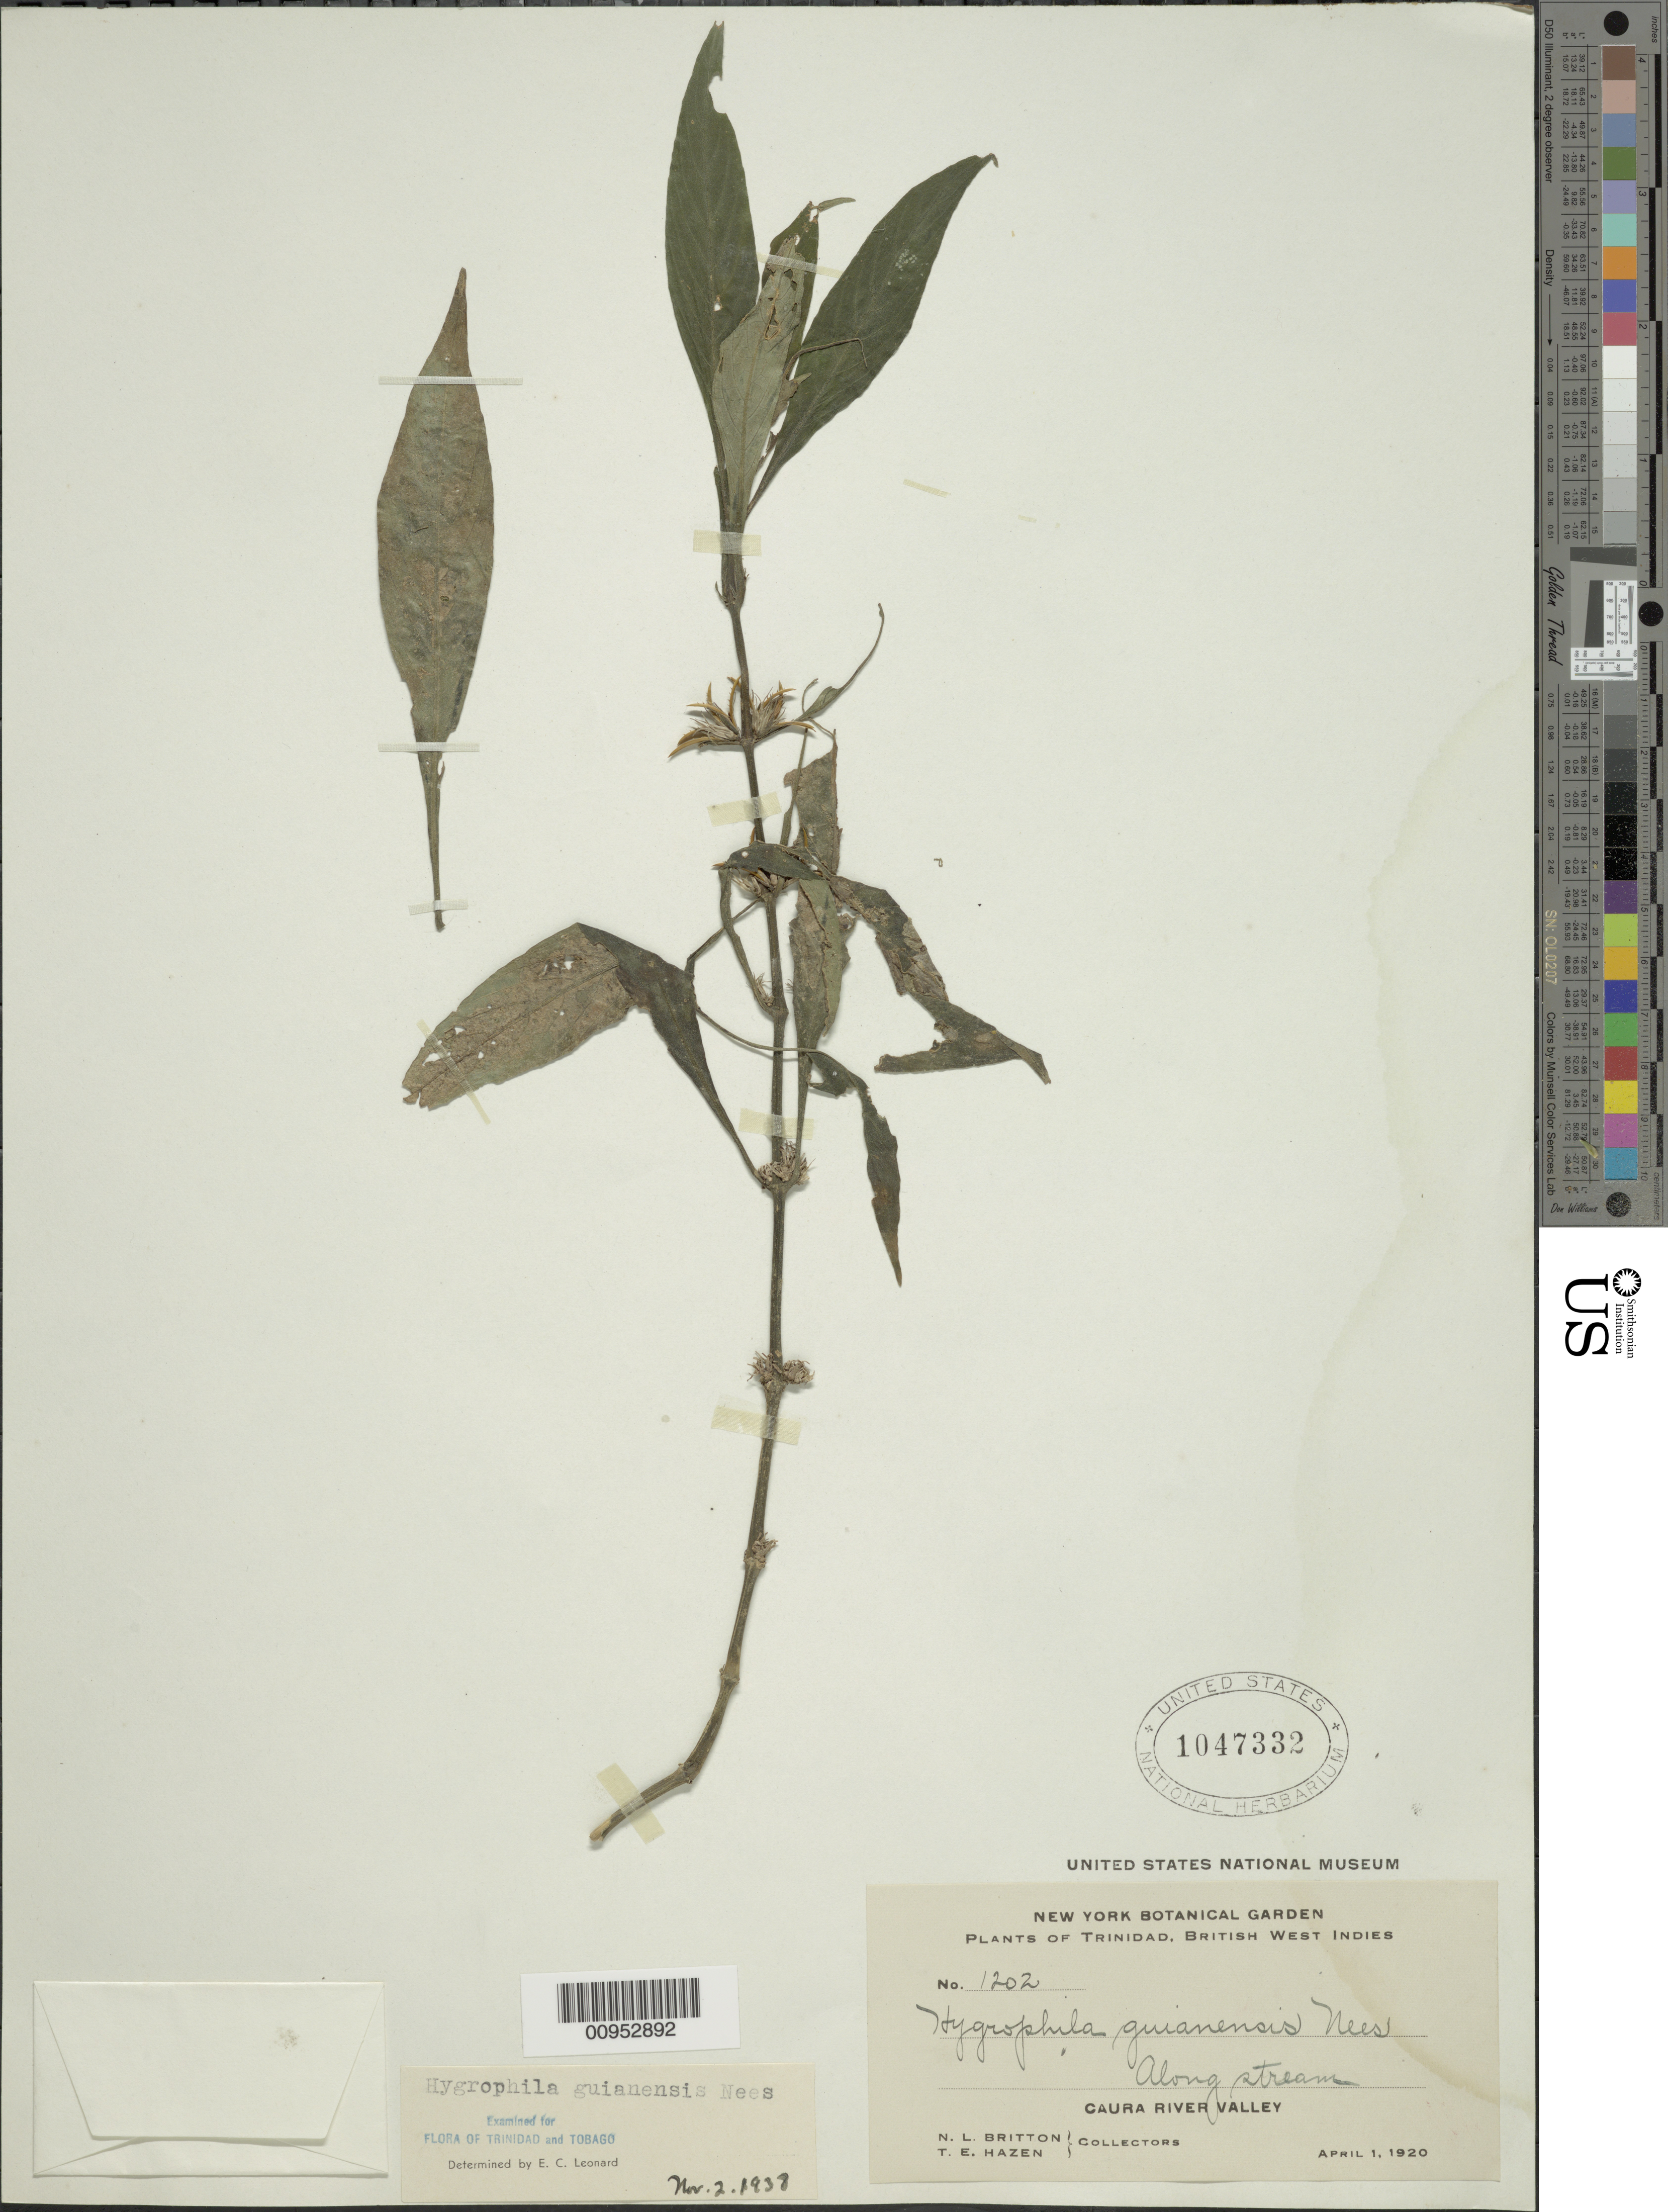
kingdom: Plantae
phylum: Tracheophyta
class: Magnoliopsida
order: Lamiales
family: Acanthaceae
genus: Hygrophila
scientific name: Hygrophila costata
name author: Nees & T. Nees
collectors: N. Britton & T. E. Hazen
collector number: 1202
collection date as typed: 01 Apr 1920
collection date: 1920-04-01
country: Trinidad and Tobago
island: Trinidad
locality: Caura River valley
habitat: Along stream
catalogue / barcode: US 1047332